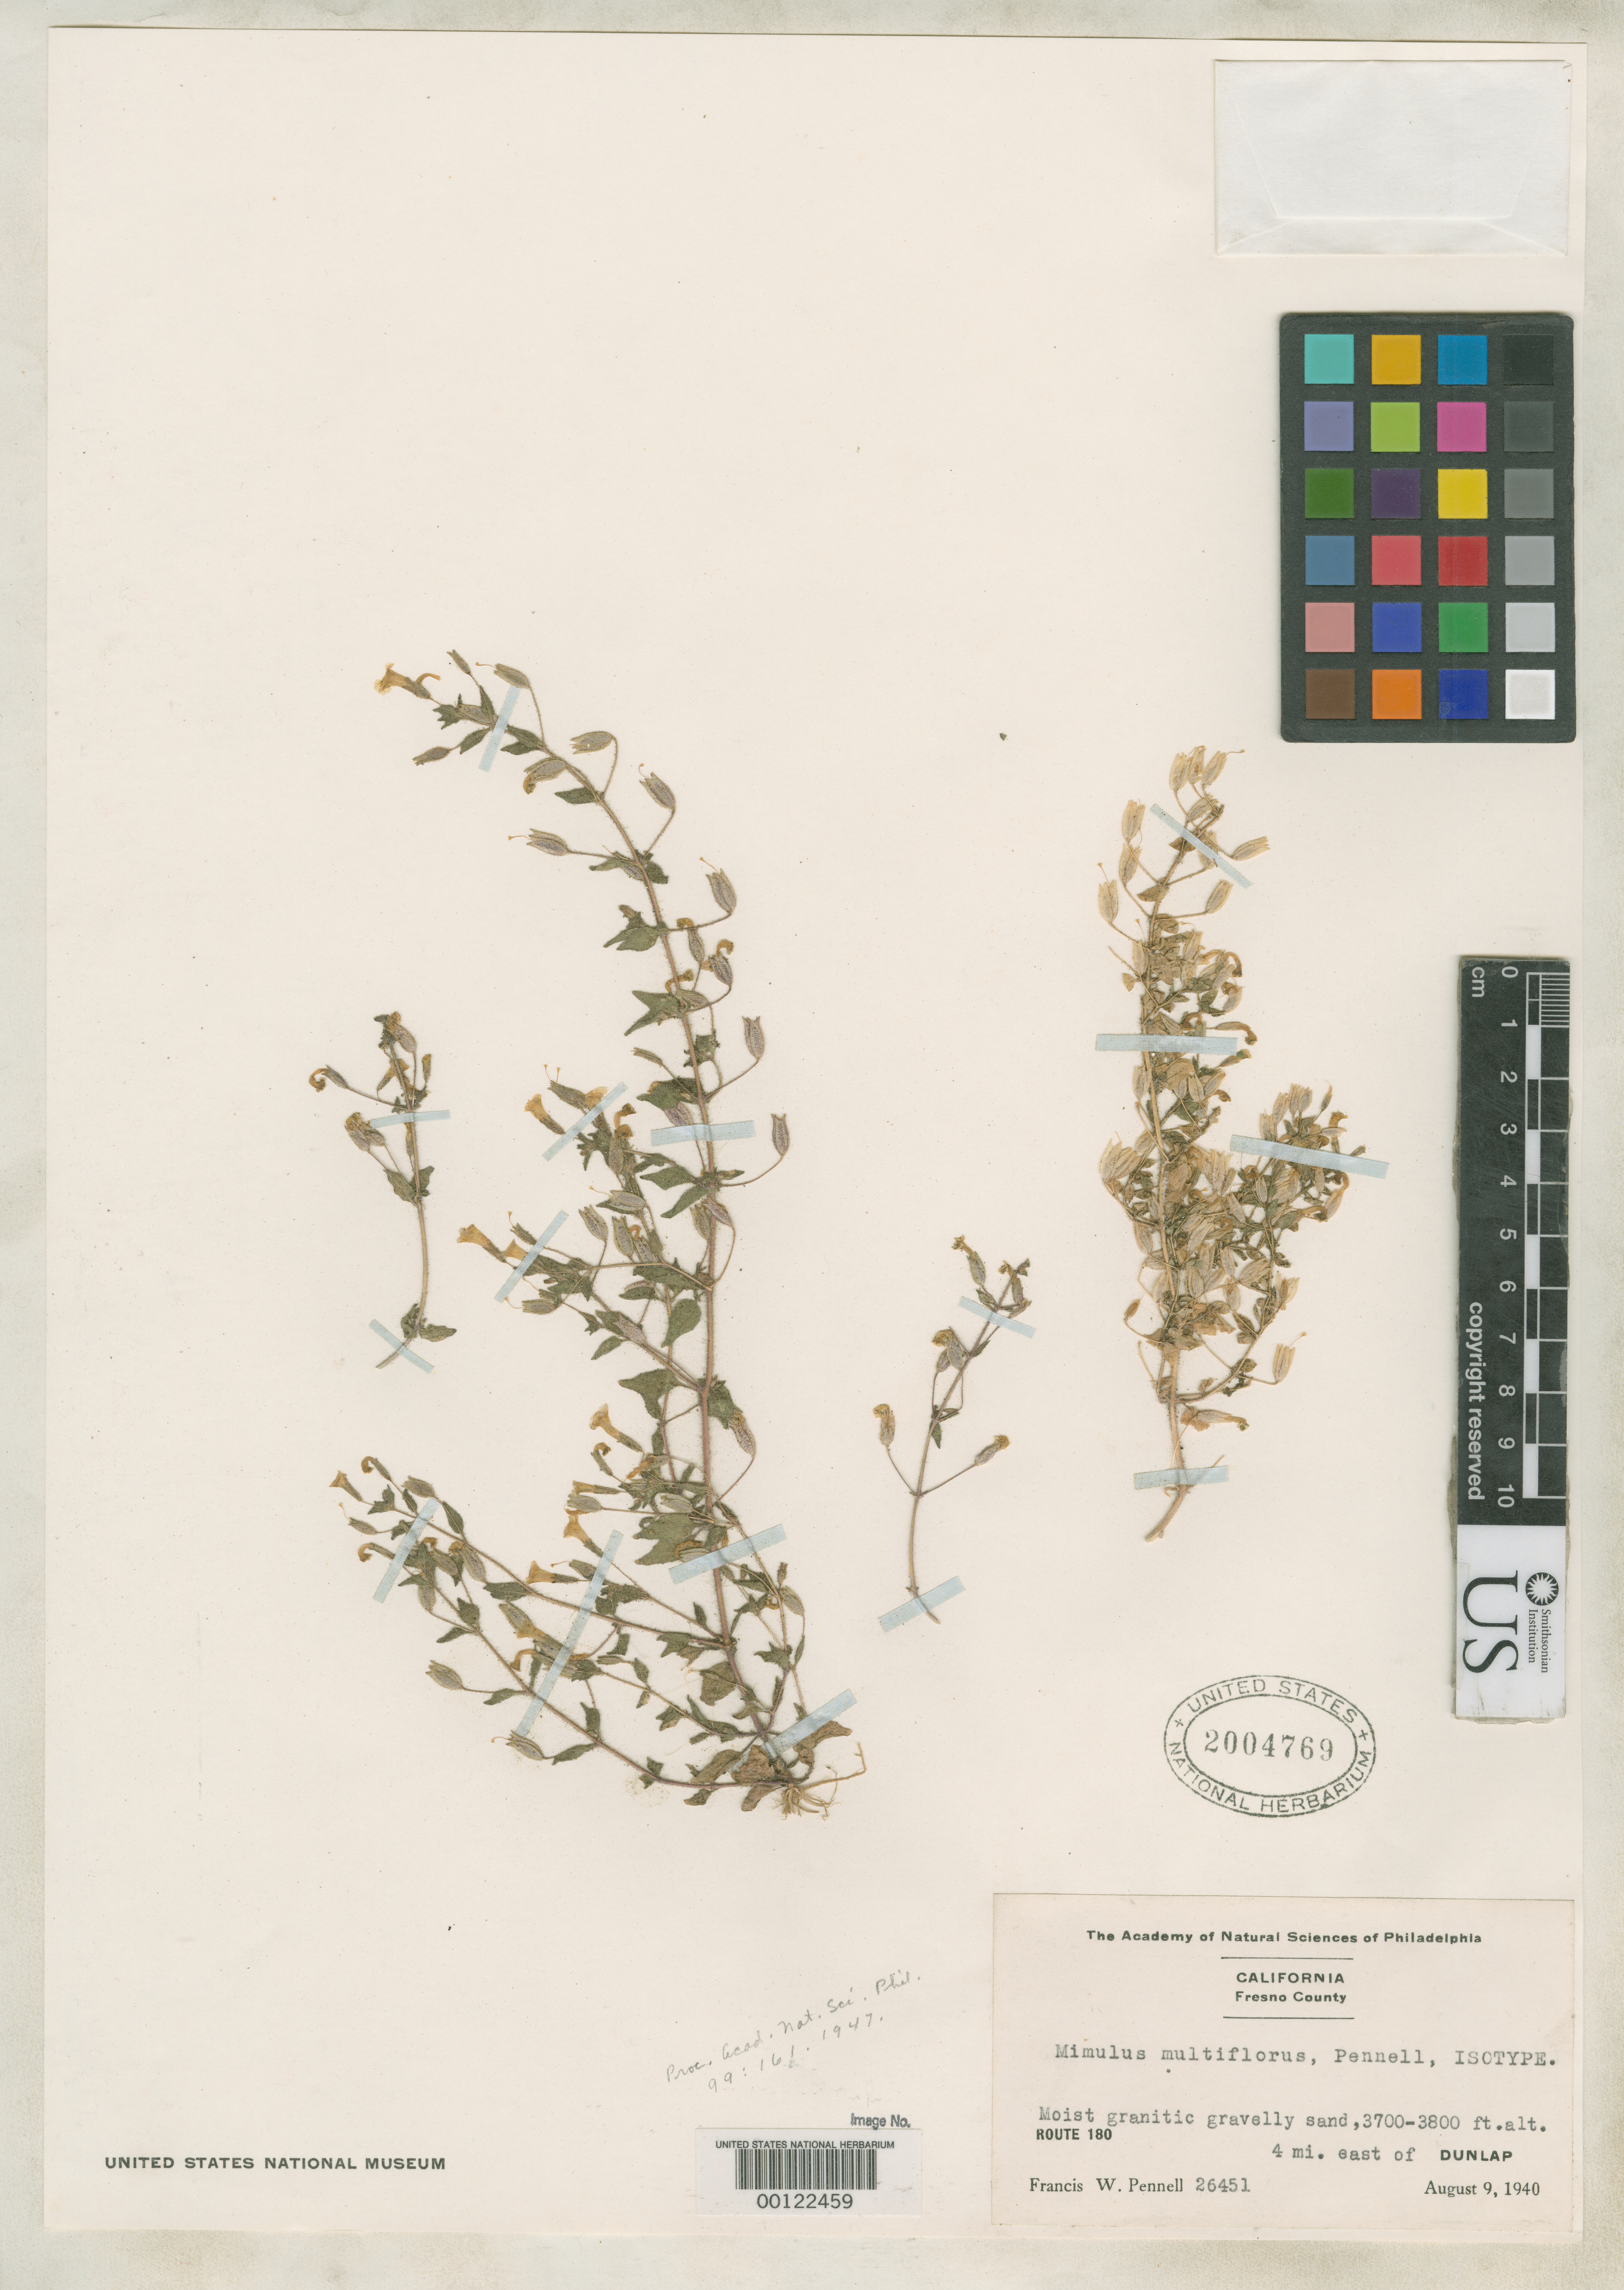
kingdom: Plantae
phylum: Tracheophyta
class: Magnoliopsida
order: Lamiales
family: Phrymaceae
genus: Mimulus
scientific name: Mimulus multiflorus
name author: Pennell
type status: Isotype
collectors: F. W. Pennell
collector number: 26451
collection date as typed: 09 Aug 1940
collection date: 1940-08-09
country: United States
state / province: California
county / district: Fresno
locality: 4 mi E of Dunlap.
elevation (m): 1128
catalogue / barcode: US 2004769